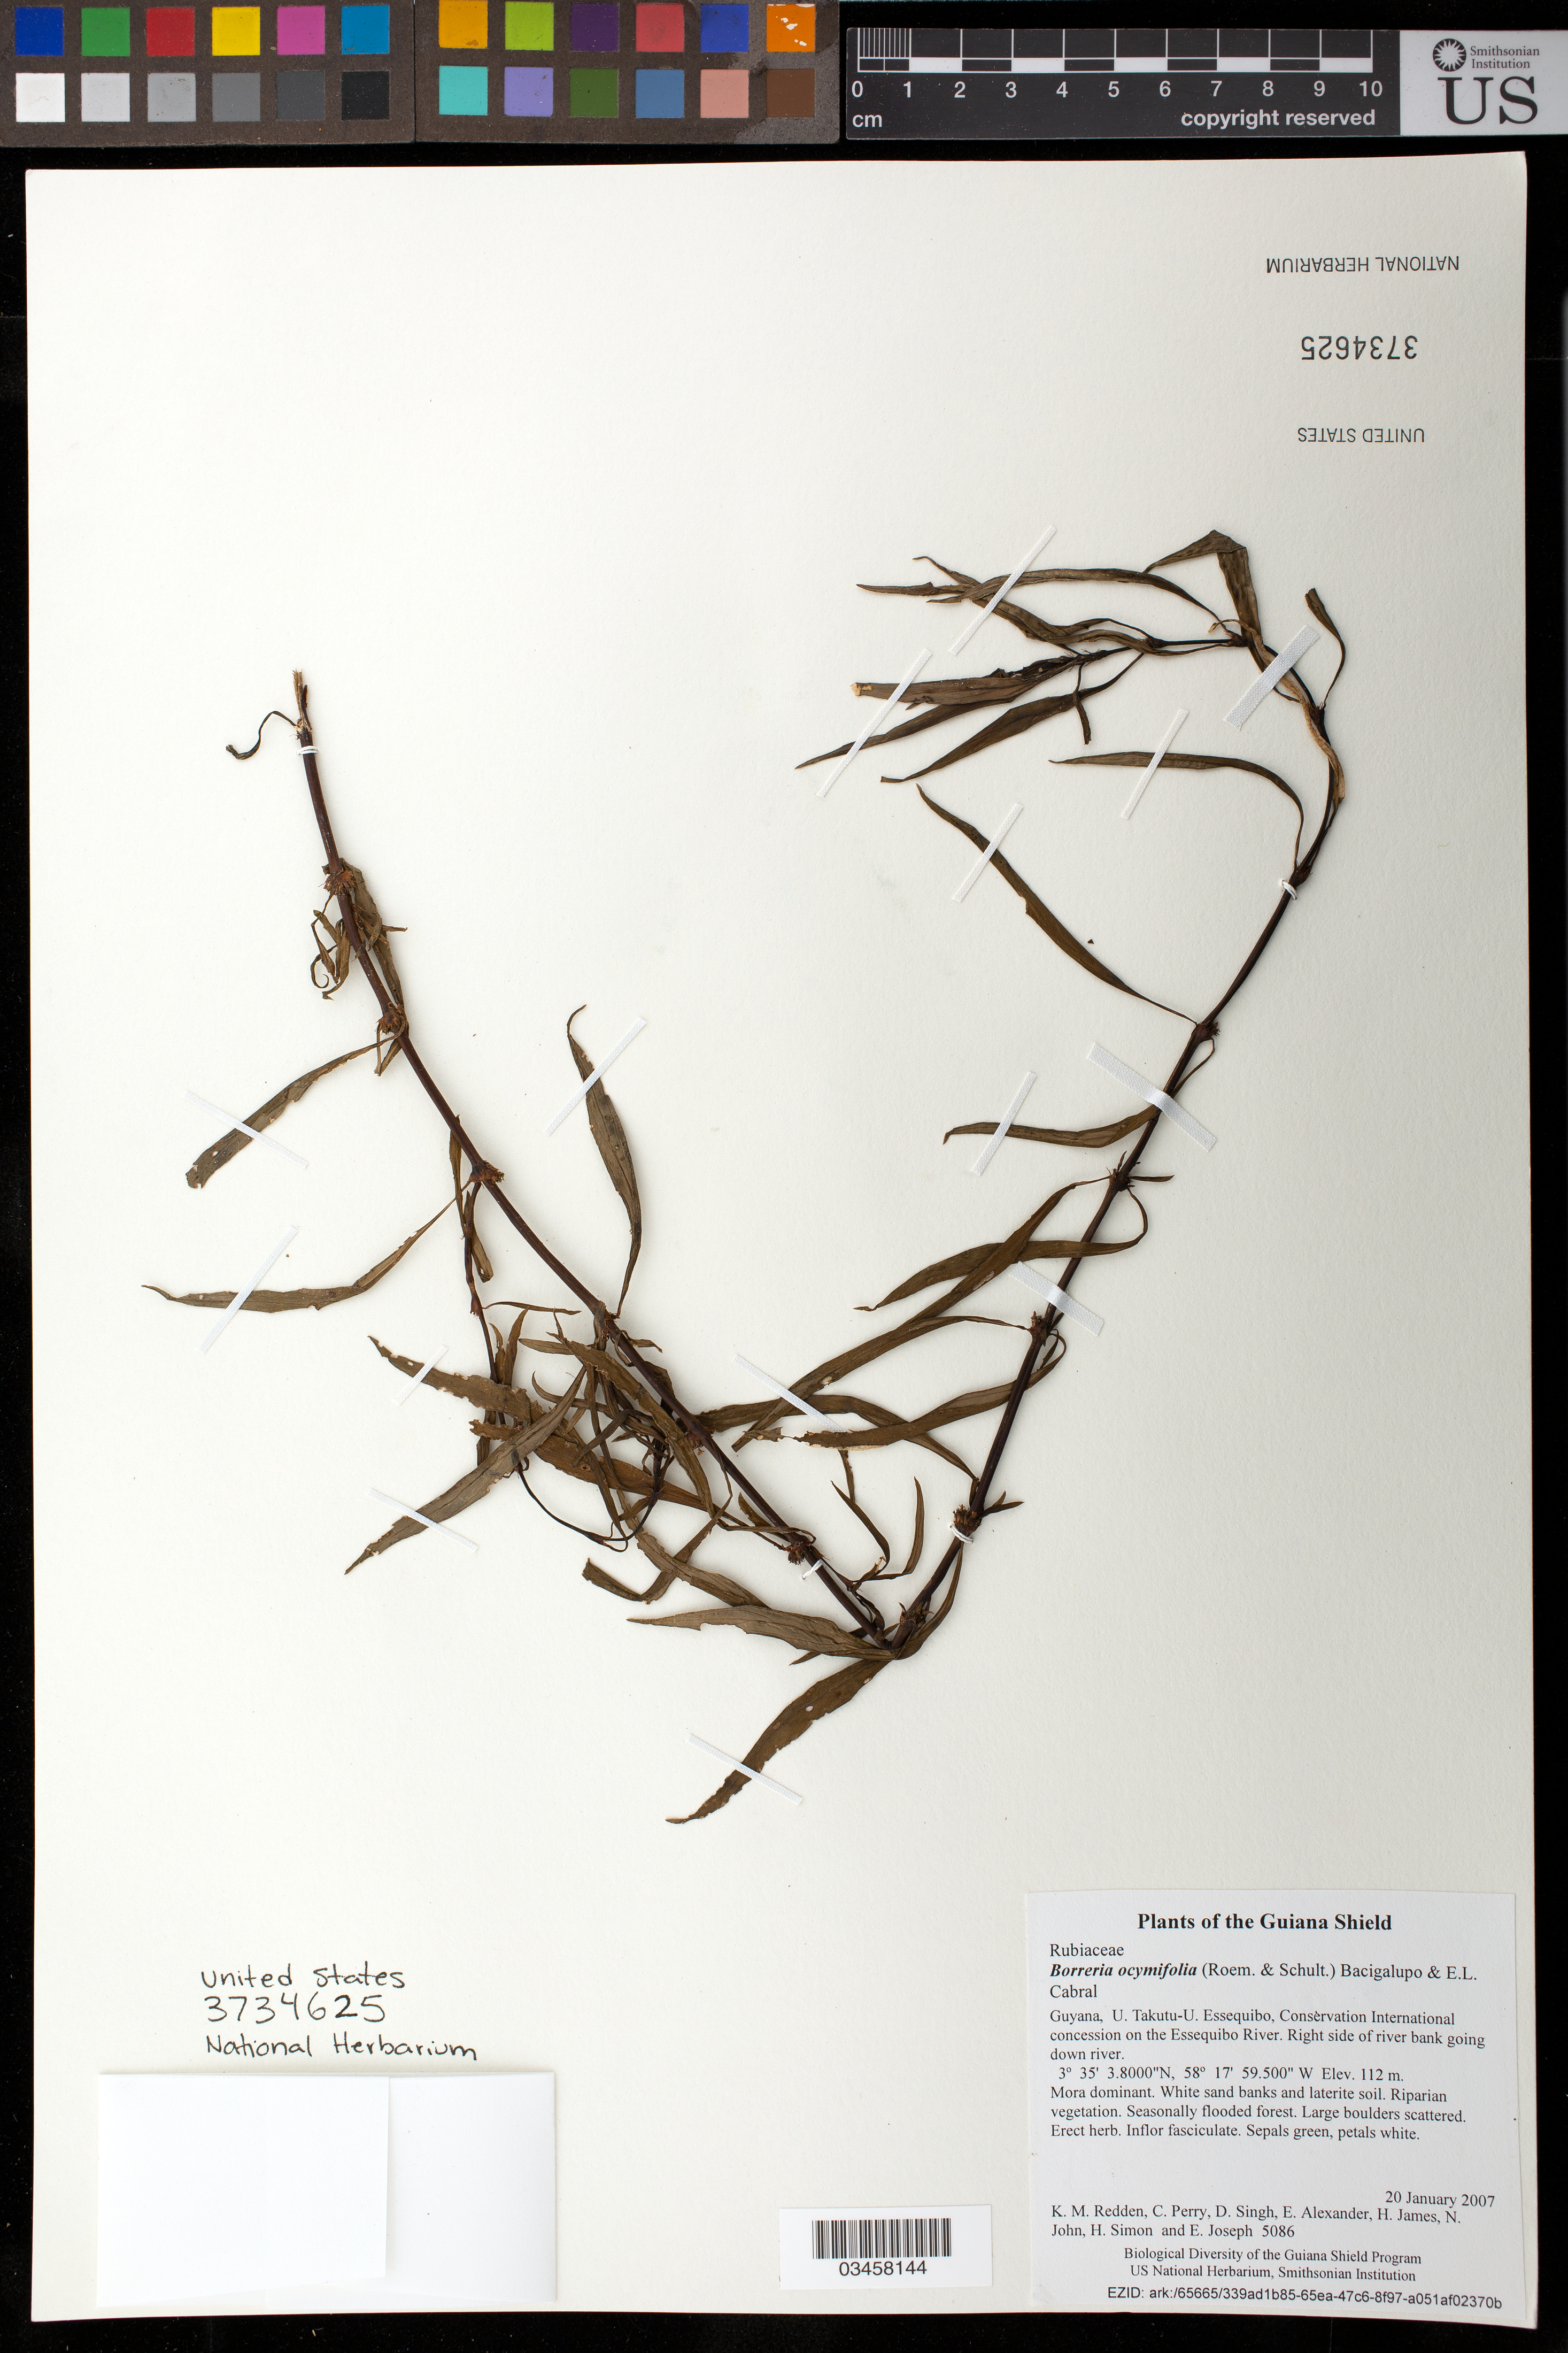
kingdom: Plantae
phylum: Tracheophyta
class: Magnoliopsida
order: Gentianales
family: Rubiaceae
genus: Borreria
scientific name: Borreria ocymifolia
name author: (Roem. & Schult.) Bacigalupo & E.L. Cabral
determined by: Salas, R. M.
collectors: K. M. Redden, C. Perry, D. Singh, E. Alexander, H. James, N. John, H. Simon & E. Joseph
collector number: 5086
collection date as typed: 20 January 2007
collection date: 2007-01-20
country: Guyana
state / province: U. Takutu-U. Essequibo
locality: Conservation International concession on the Essequibo River. Right side of river bank going down river.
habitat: Mora dominant. White sand banks and laterite soil. Riparian vegetation. Seasonally flooded forest. Large boulders scattered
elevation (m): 112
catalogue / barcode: US 3734625